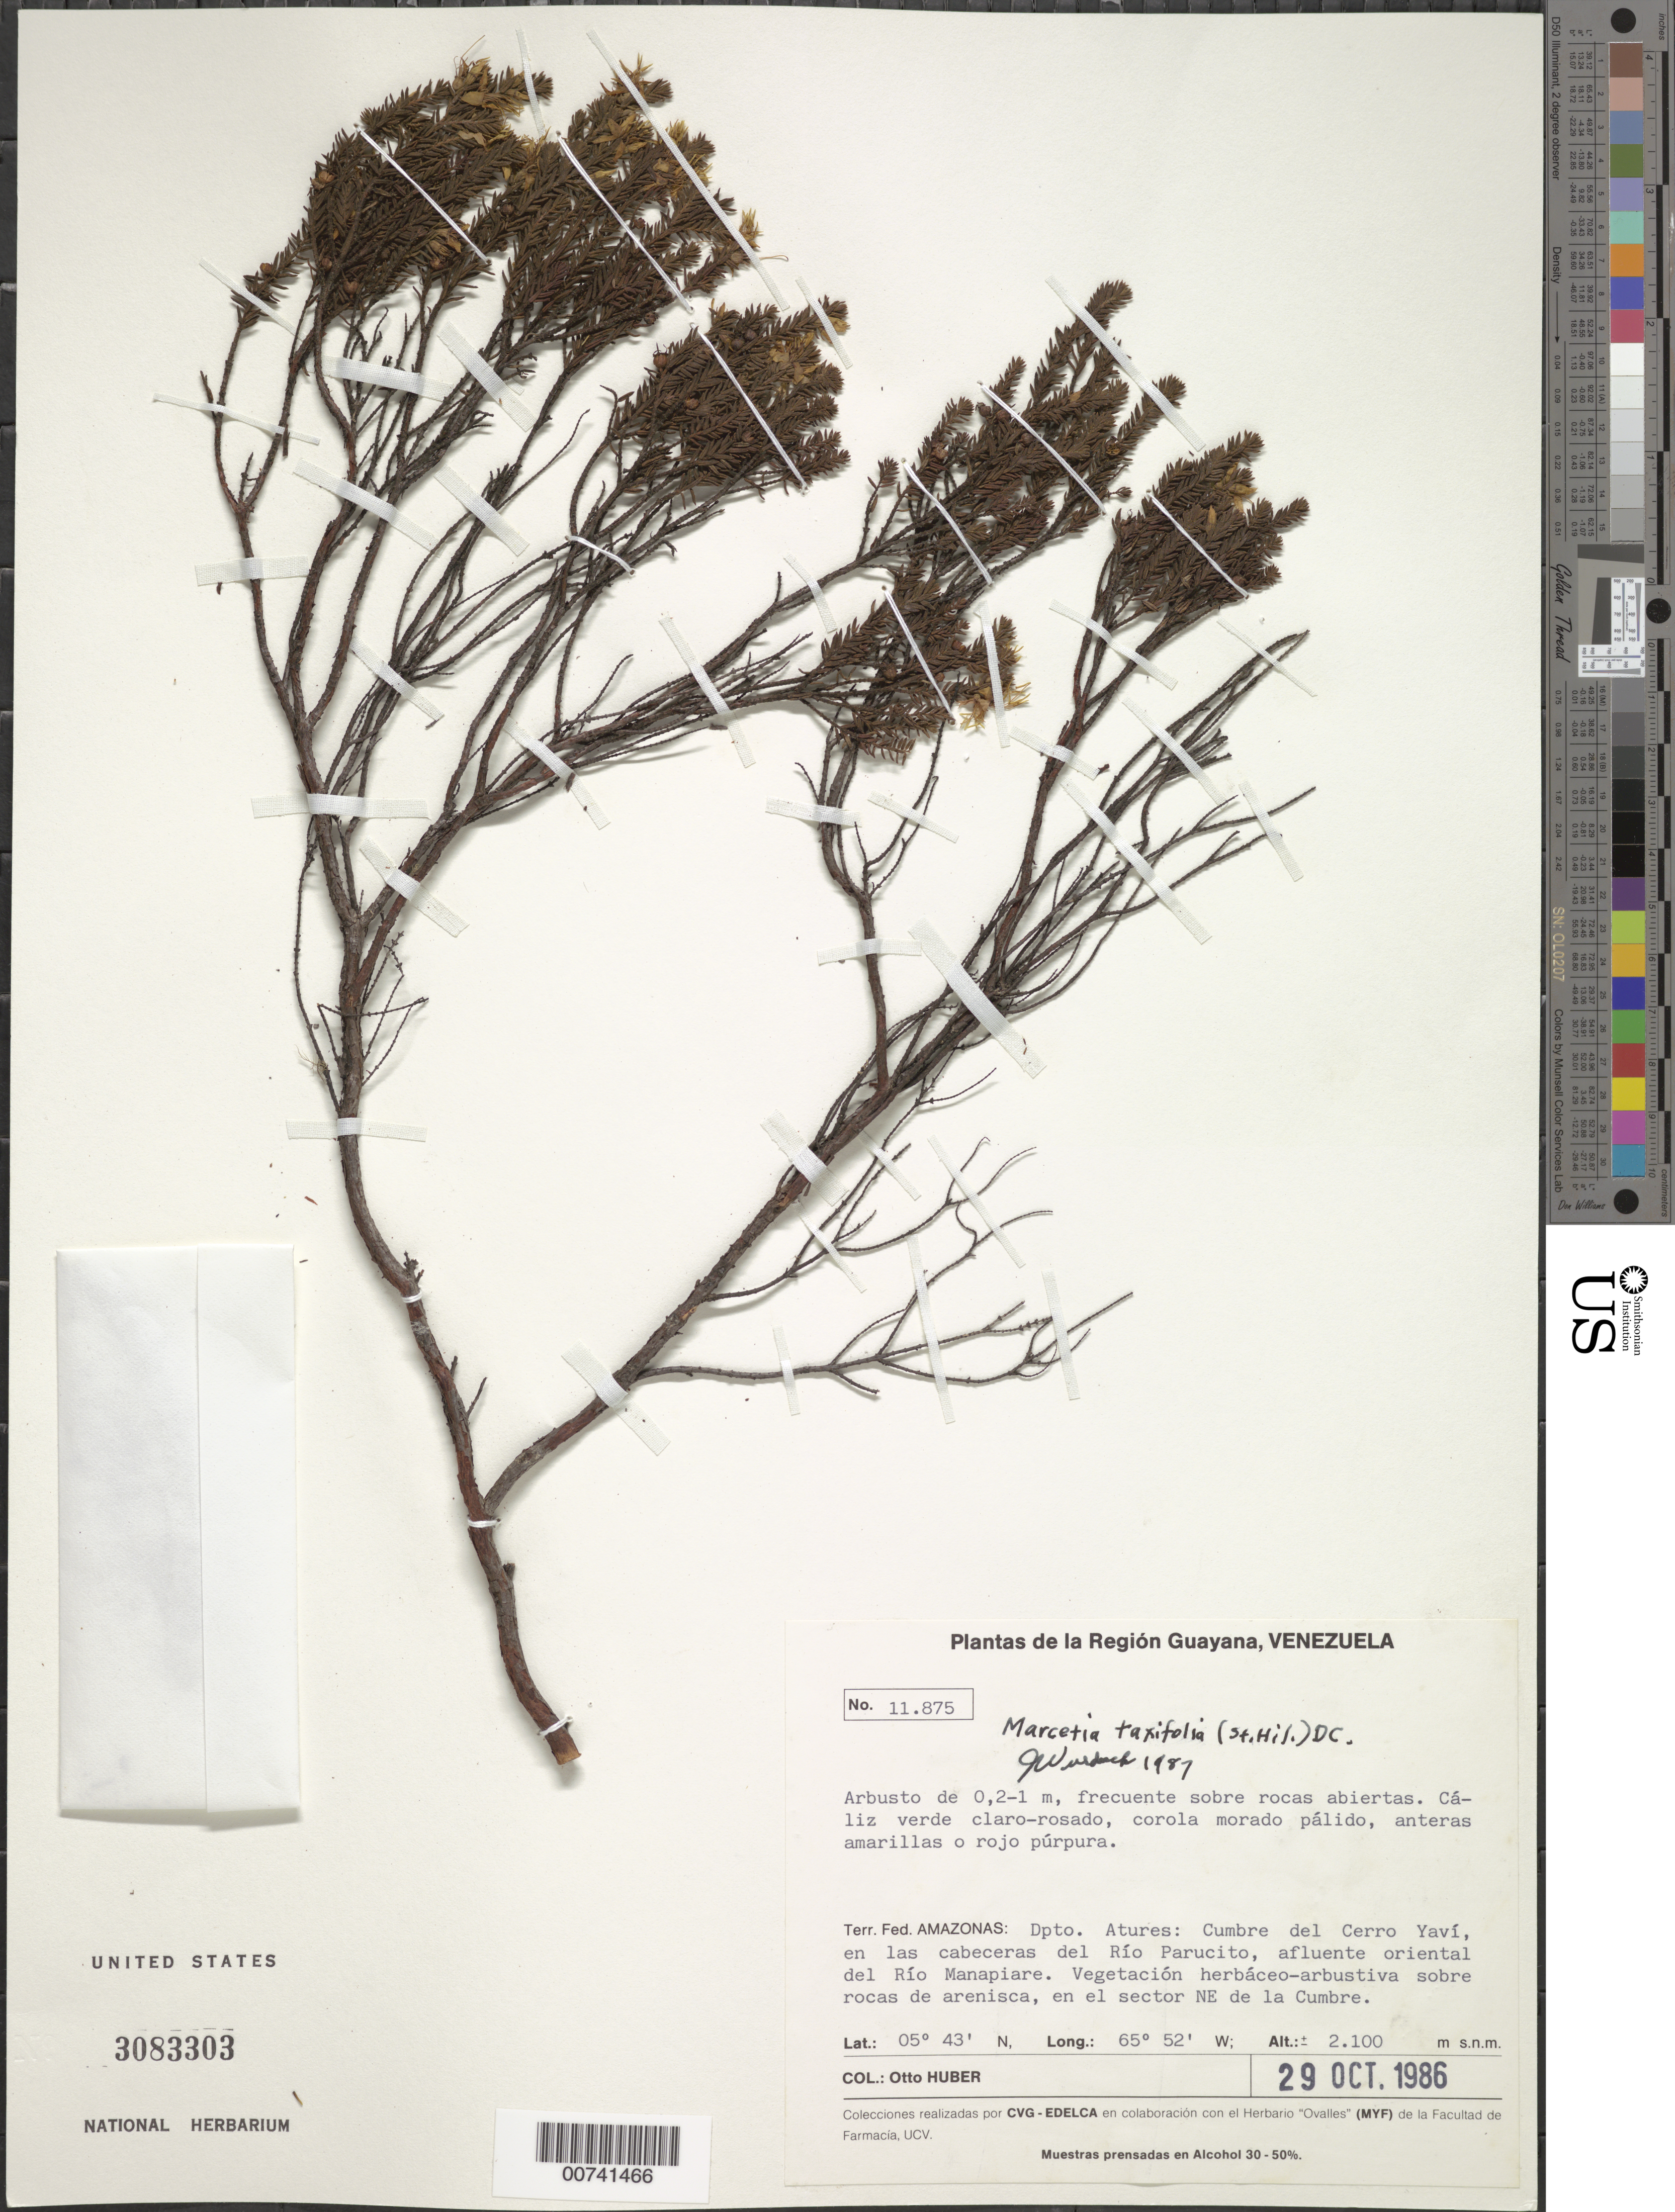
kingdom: Plantae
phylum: Tracheophyta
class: Magnoliopsida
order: Myrtales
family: Melastomataceae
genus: Marcetia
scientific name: Marcetia taxifolia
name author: (A. St.-Hil.) DC.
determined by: Wurdack, John J., (US), US (UNITED STATES)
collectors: O. Huber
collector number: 11875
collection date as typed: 29-Oct-86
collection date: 1986-10-29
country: Venezuela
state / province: Amazonas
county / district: Atures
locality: Cerro Yaví, Río Parucito (affl. Río Manapiare)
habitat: Open rocks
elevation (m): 2100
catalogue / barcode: US 3083303